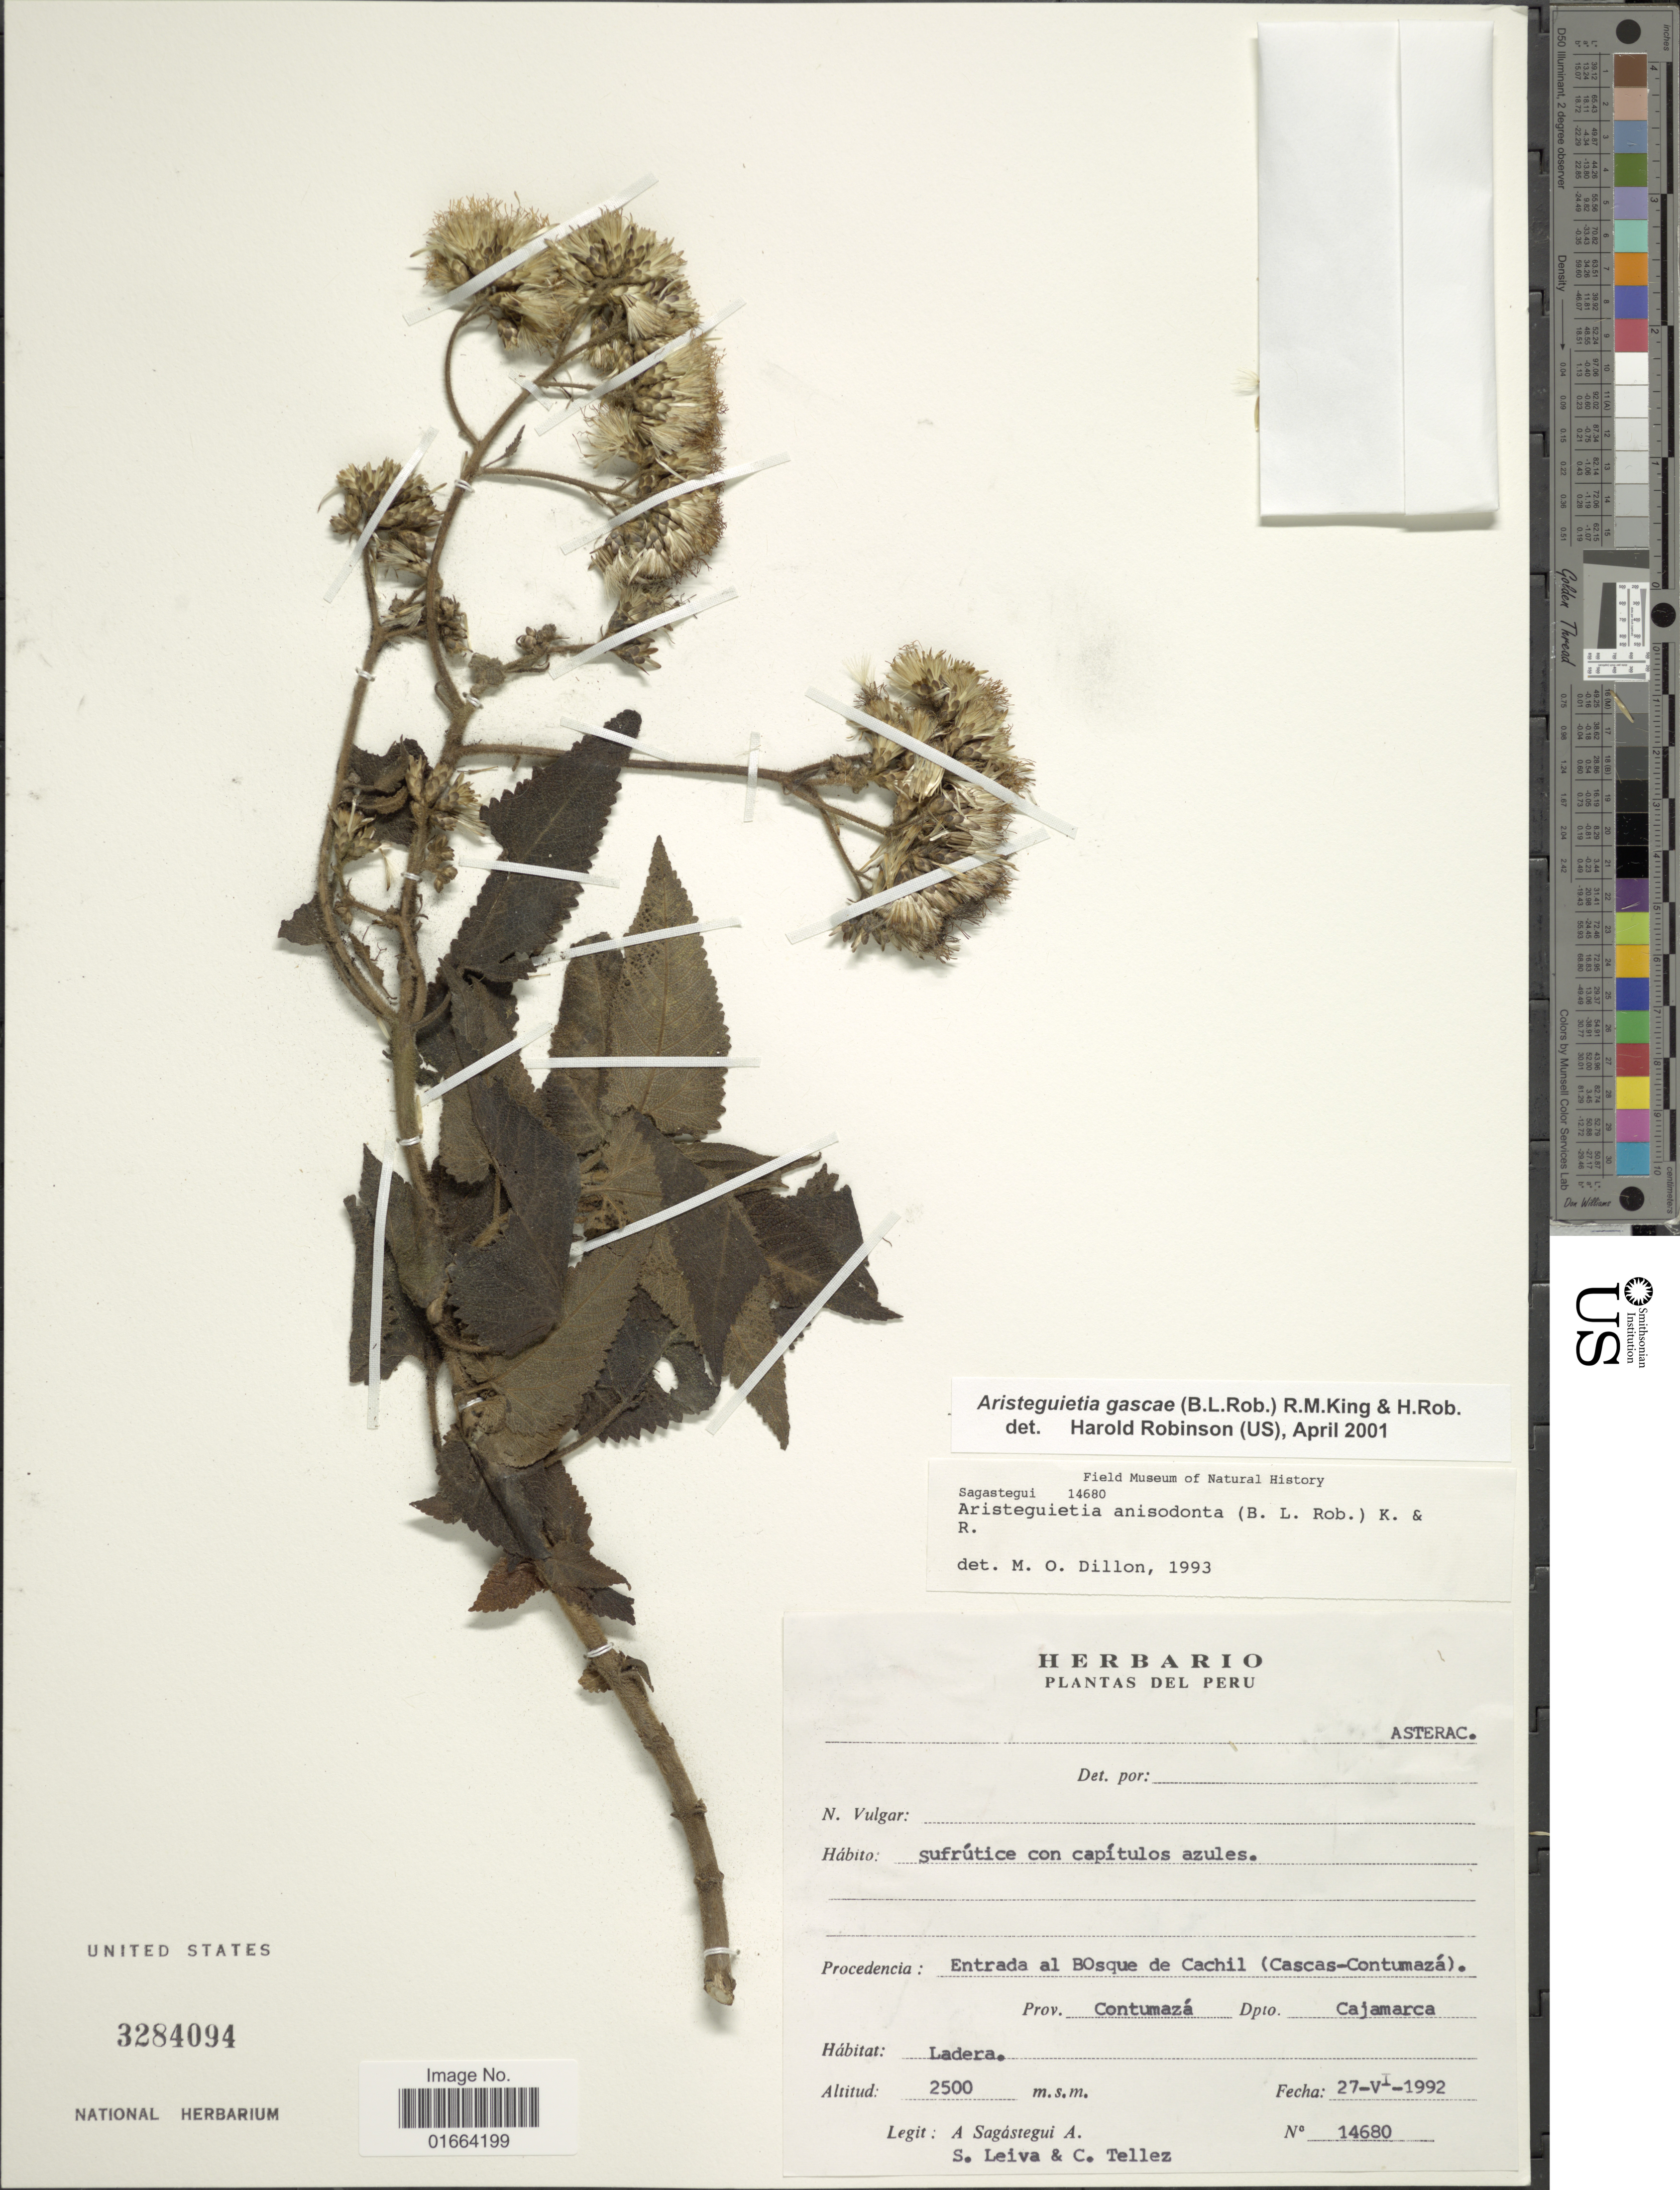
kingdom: Plantae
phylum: Tracheophyta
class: Magnoliopsida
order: Asterales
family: Asteraceae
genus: Aristeguietia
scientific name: Aristeguietia gascae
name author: (B.L. Rob.) R.M. King & H. Rob.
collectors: A. Sagástegui A., S. Leiva & C. Téllez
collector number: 14680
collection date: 1992-05-27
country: Peru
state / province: Cajamarca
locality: Entrada al Bosque de Cachil (Cascas-Contumazá). Prov. Contumazá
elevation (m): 2500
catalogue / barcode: US 3284094